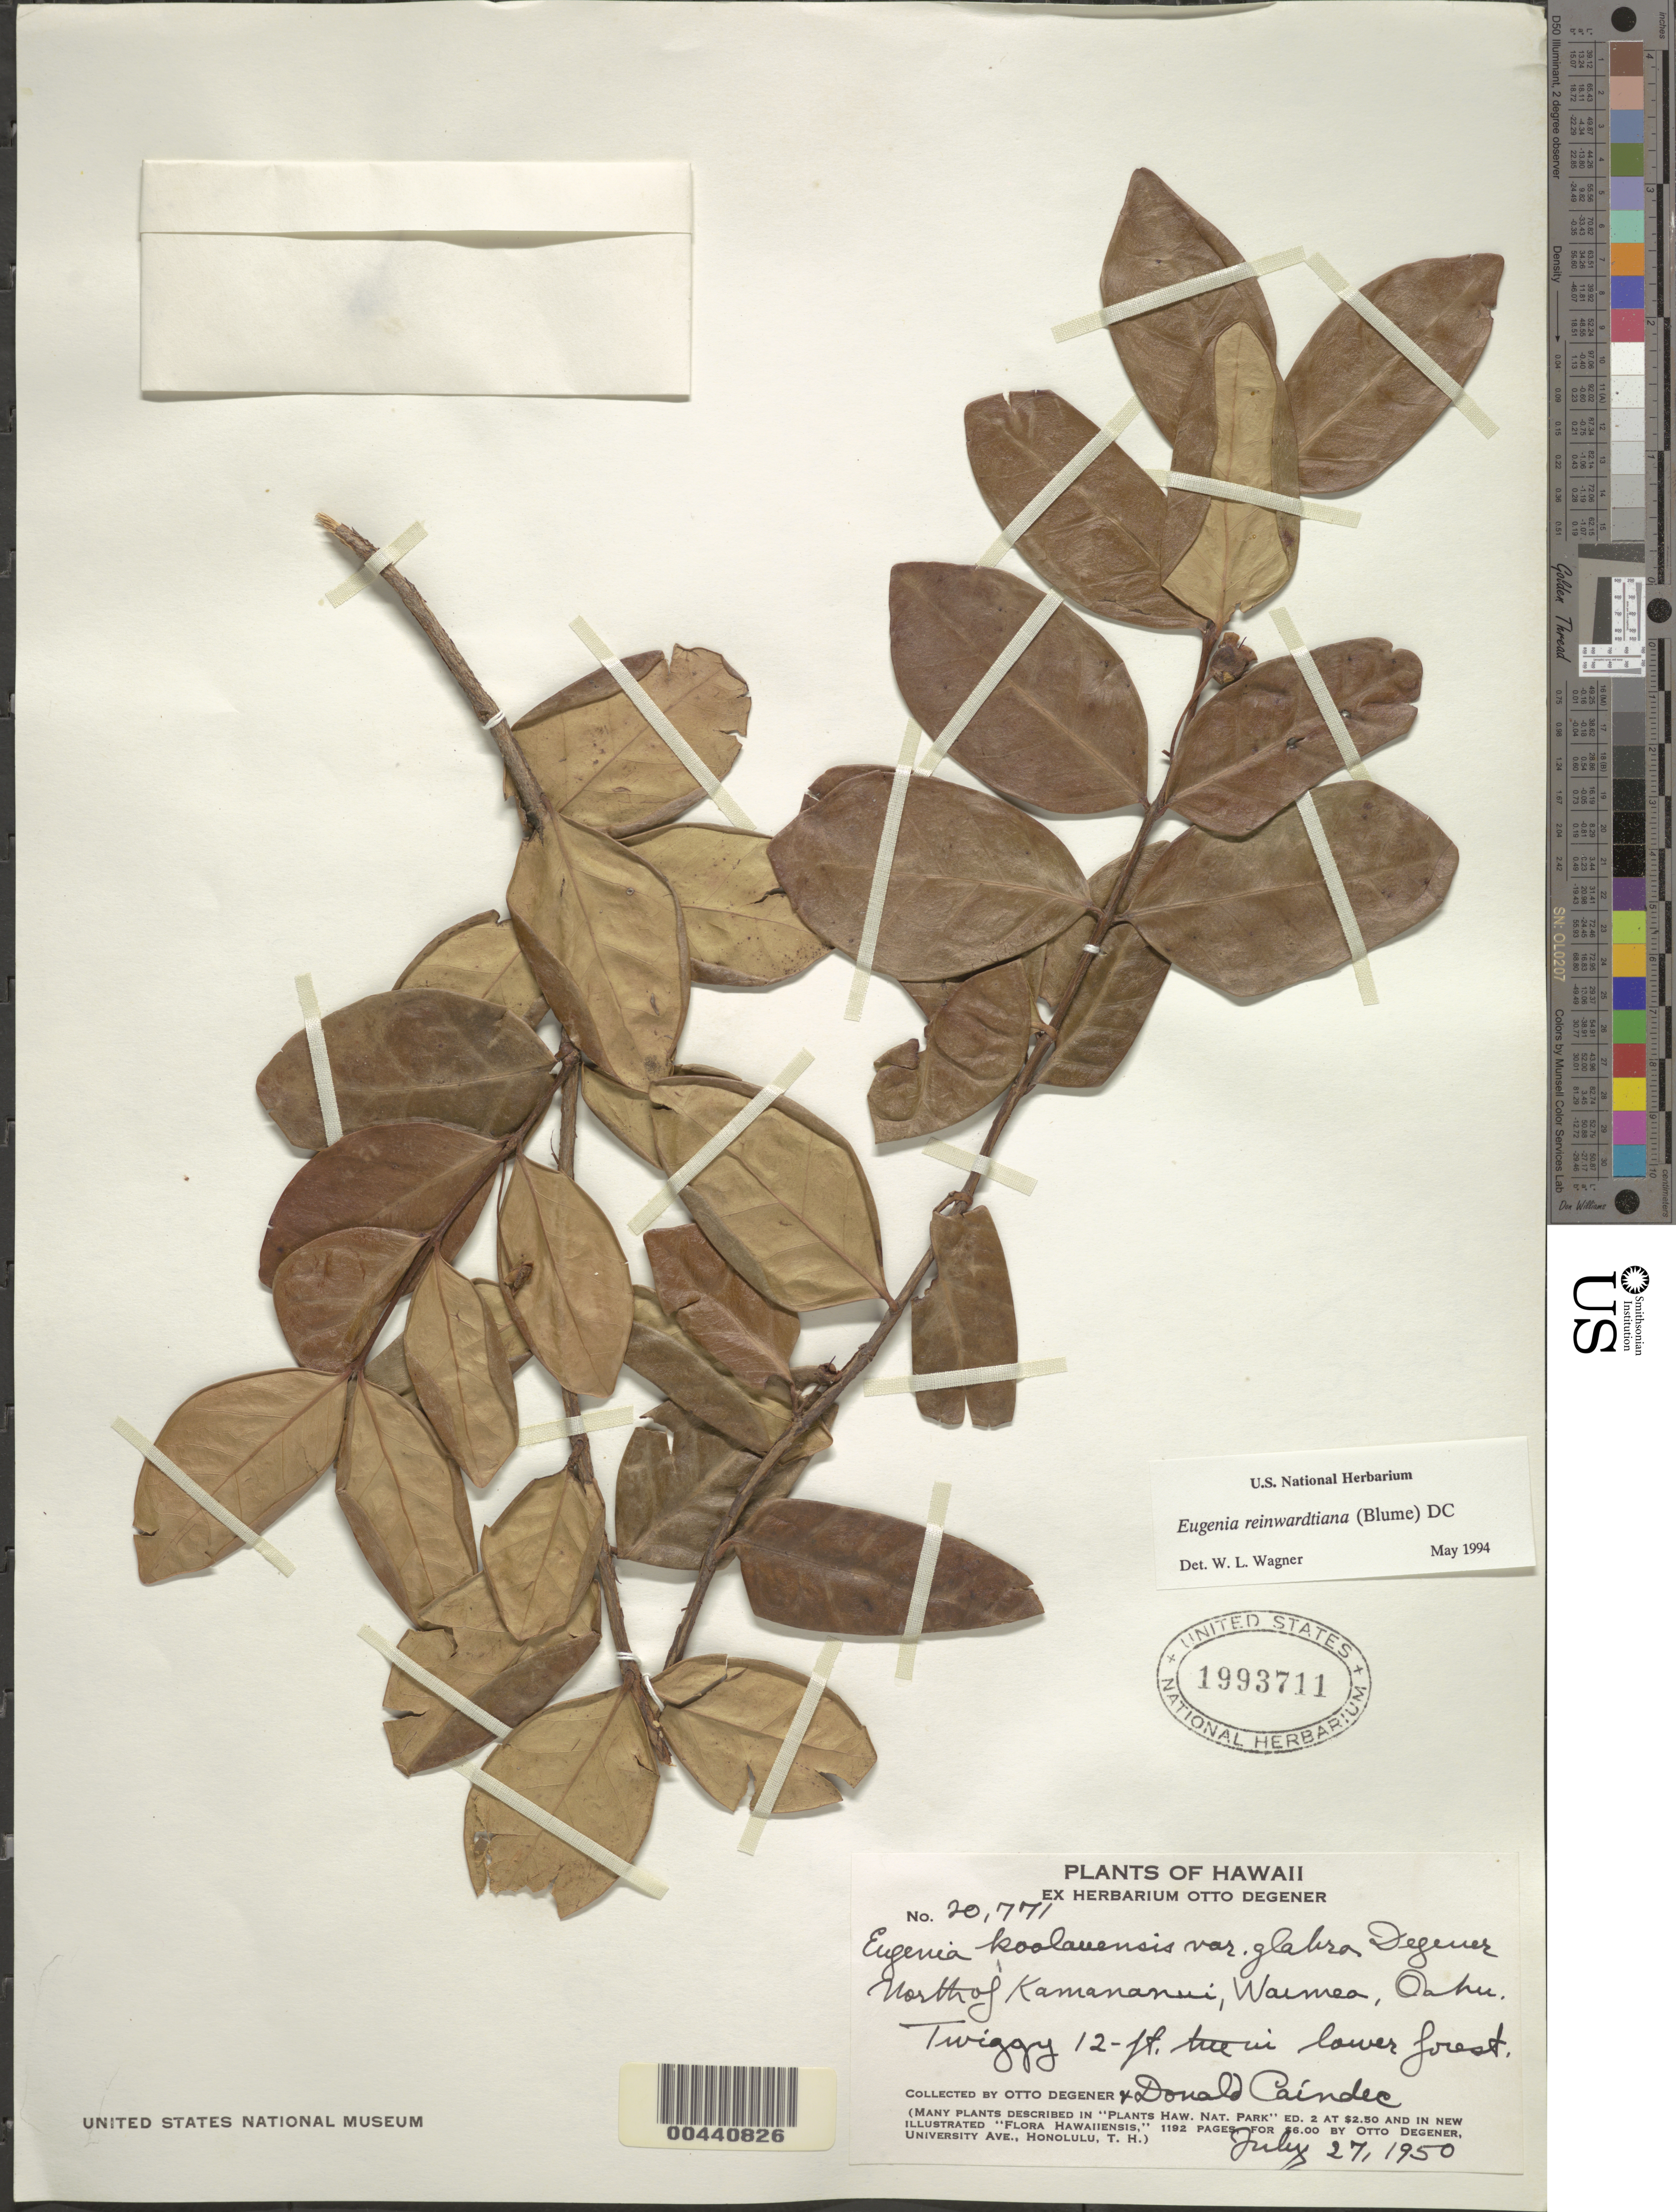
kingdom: Plantae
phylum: Tracheophyta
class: Magnoliopsida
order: Myrtales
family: Myrtaceae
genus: Eugenia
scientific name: Eugenia reinwardtiana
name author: (Blume) DC.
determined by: Wagner, W. L., (BOT), Smithsonian Institution - National Museum of Natural History (UNITED STATES)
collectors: O. Degener & D. Caindec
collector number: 20771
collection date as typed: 27 Jul 1950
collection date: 1950-07-27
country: United States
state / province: Hawaii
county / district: Honolulu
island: Oahu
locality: N of Kamananui, Waimea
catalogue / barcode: US 1993711